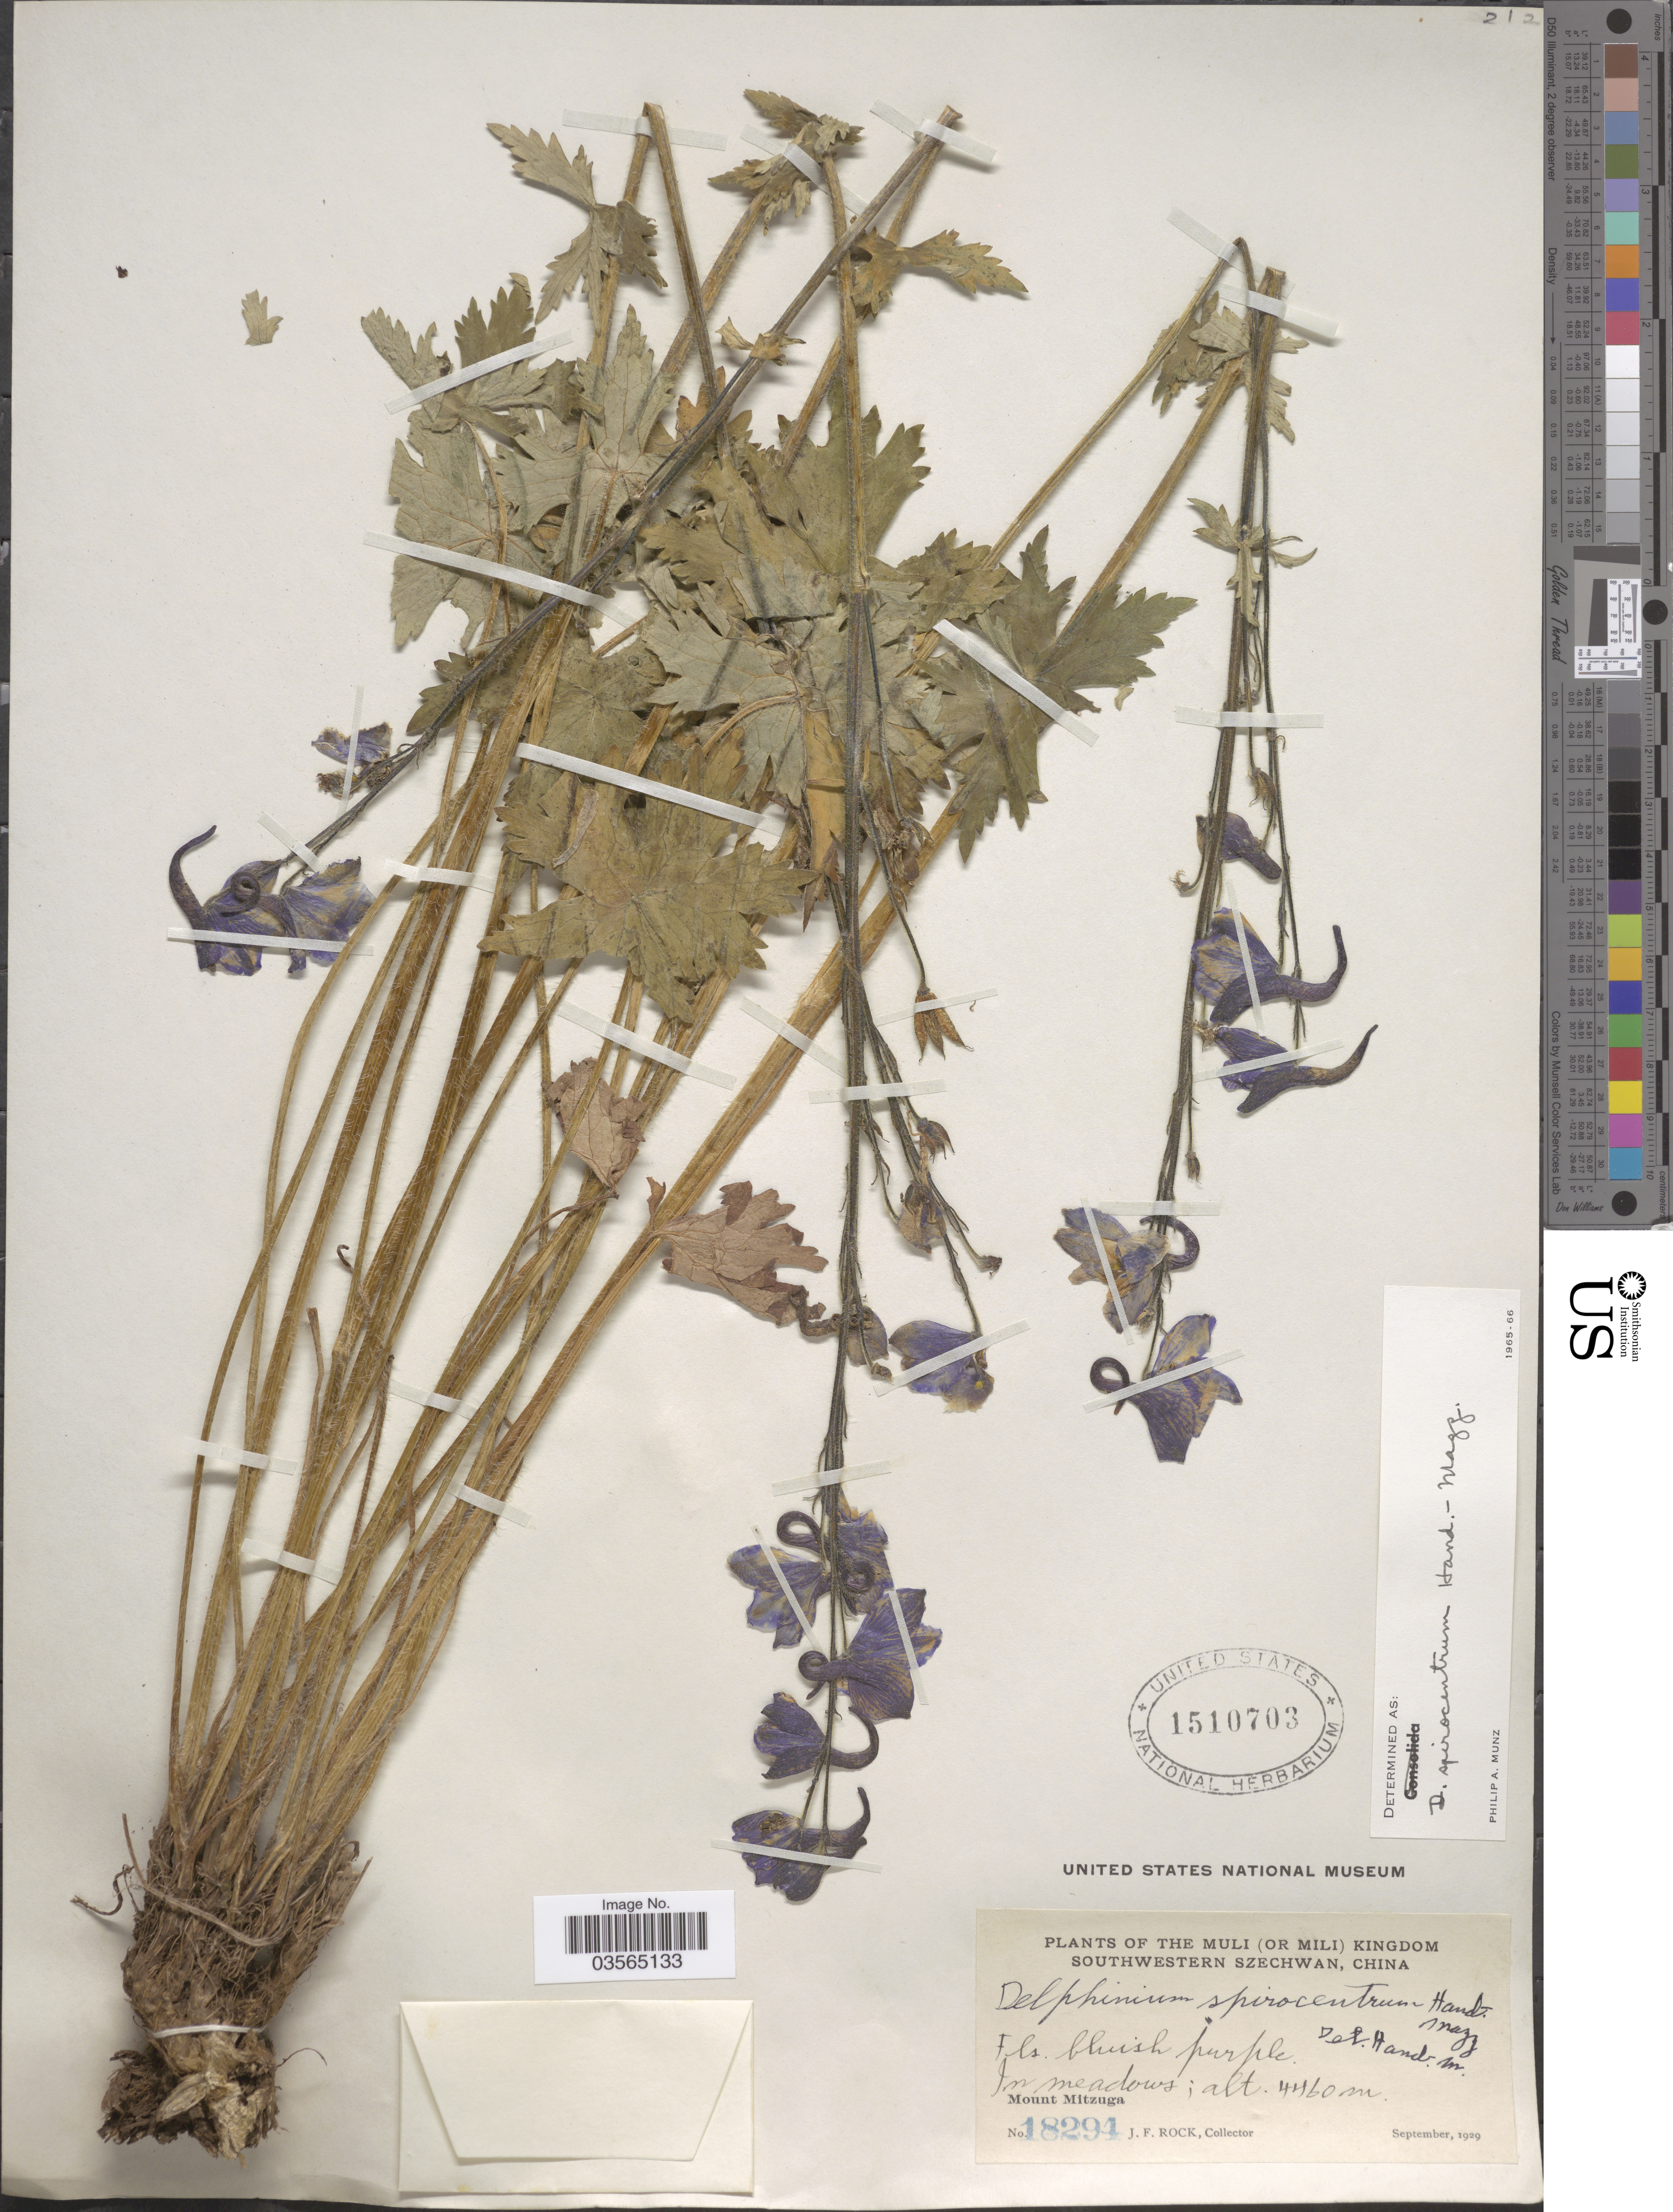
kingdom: Plantae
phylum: Tracheophyta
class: Magnoliopsida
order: Ranunculales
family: Ranunculaceae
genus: Delphinium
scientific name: Delphinium spirocentrum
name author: Hand.-Mazz.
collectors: J. Rock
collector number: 18294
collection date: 1929-09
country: China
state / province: Sichuan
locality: The Muli (or Mili) Kingdom. Southwestern Szechwan. Mount Mitzuga.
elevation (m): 4460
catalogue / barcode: US 1510703